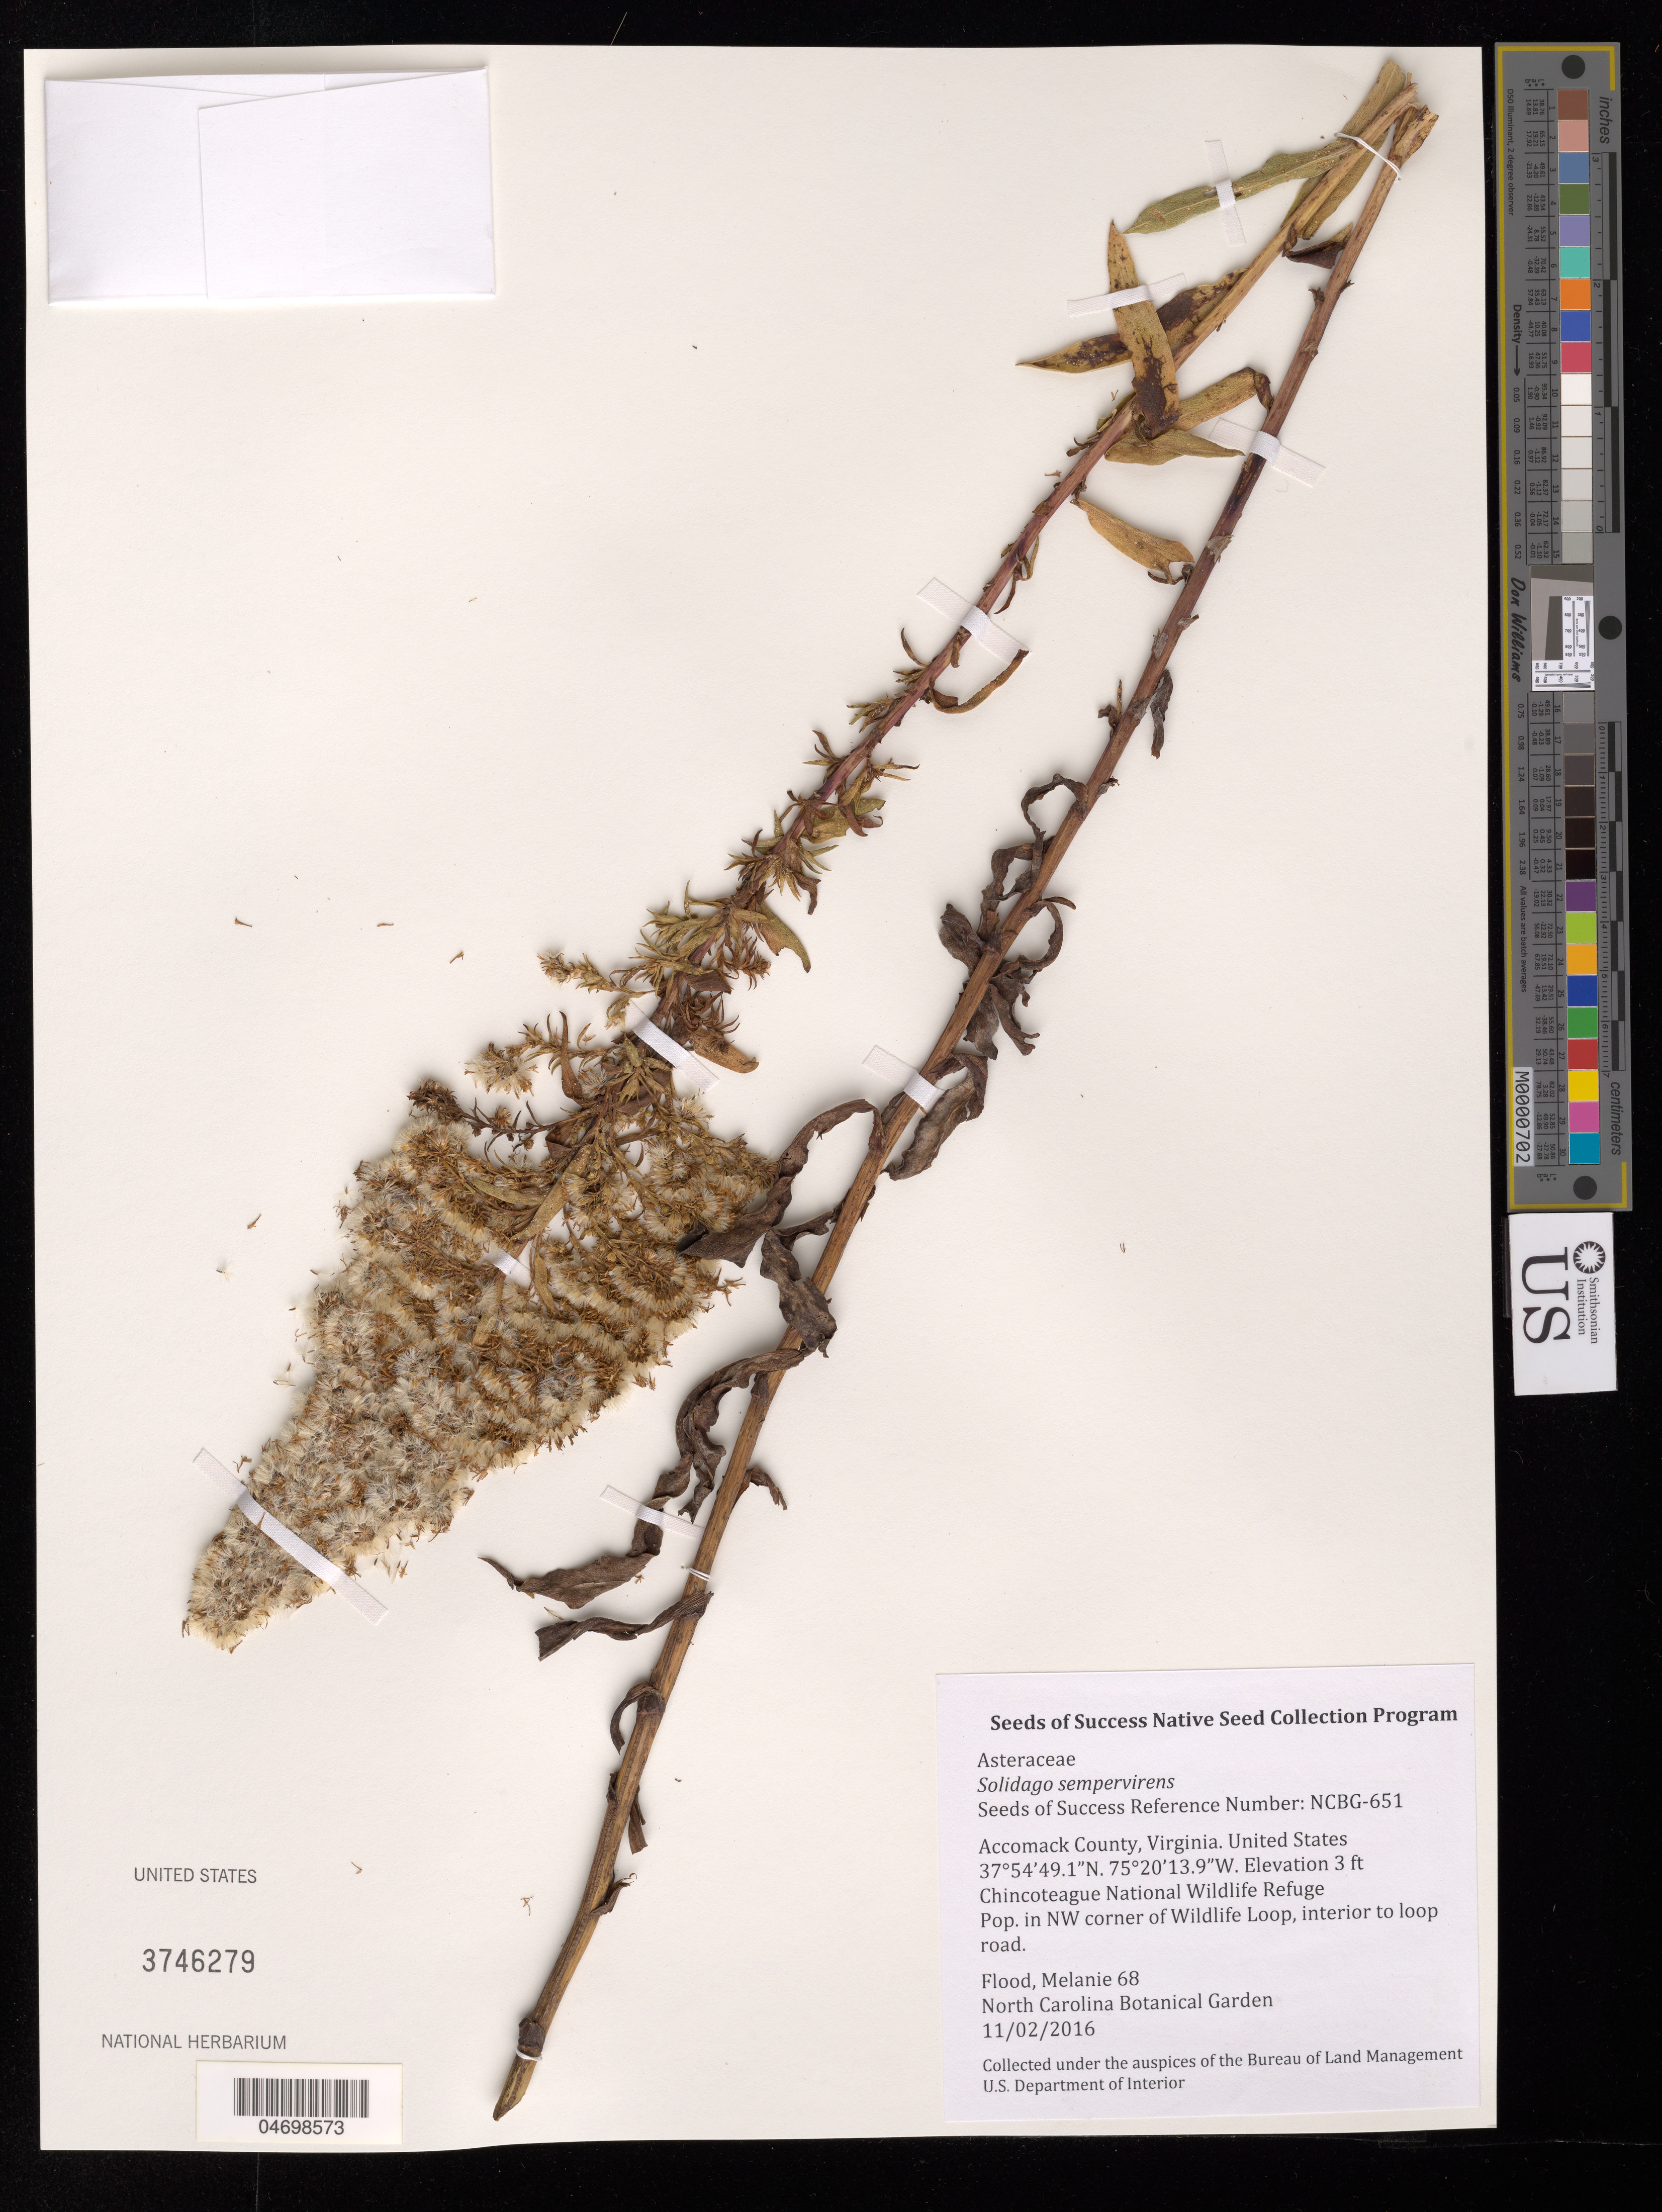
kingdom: Plantae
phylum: Tracheophyta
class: Magnoliopsida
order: Asterales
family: Asteraceae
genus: Solidago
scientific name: Solidago sempervirens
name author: L.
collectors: M. Flood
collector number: NCBG-651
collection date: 2016-11-02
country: United States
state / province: Virginia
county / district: Accomack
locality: Chincoteague National Wildlife Refuge, Wildlife Loop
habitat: Irregularly flooded tidal salt shrub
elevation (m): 1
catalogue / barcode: US 3746279